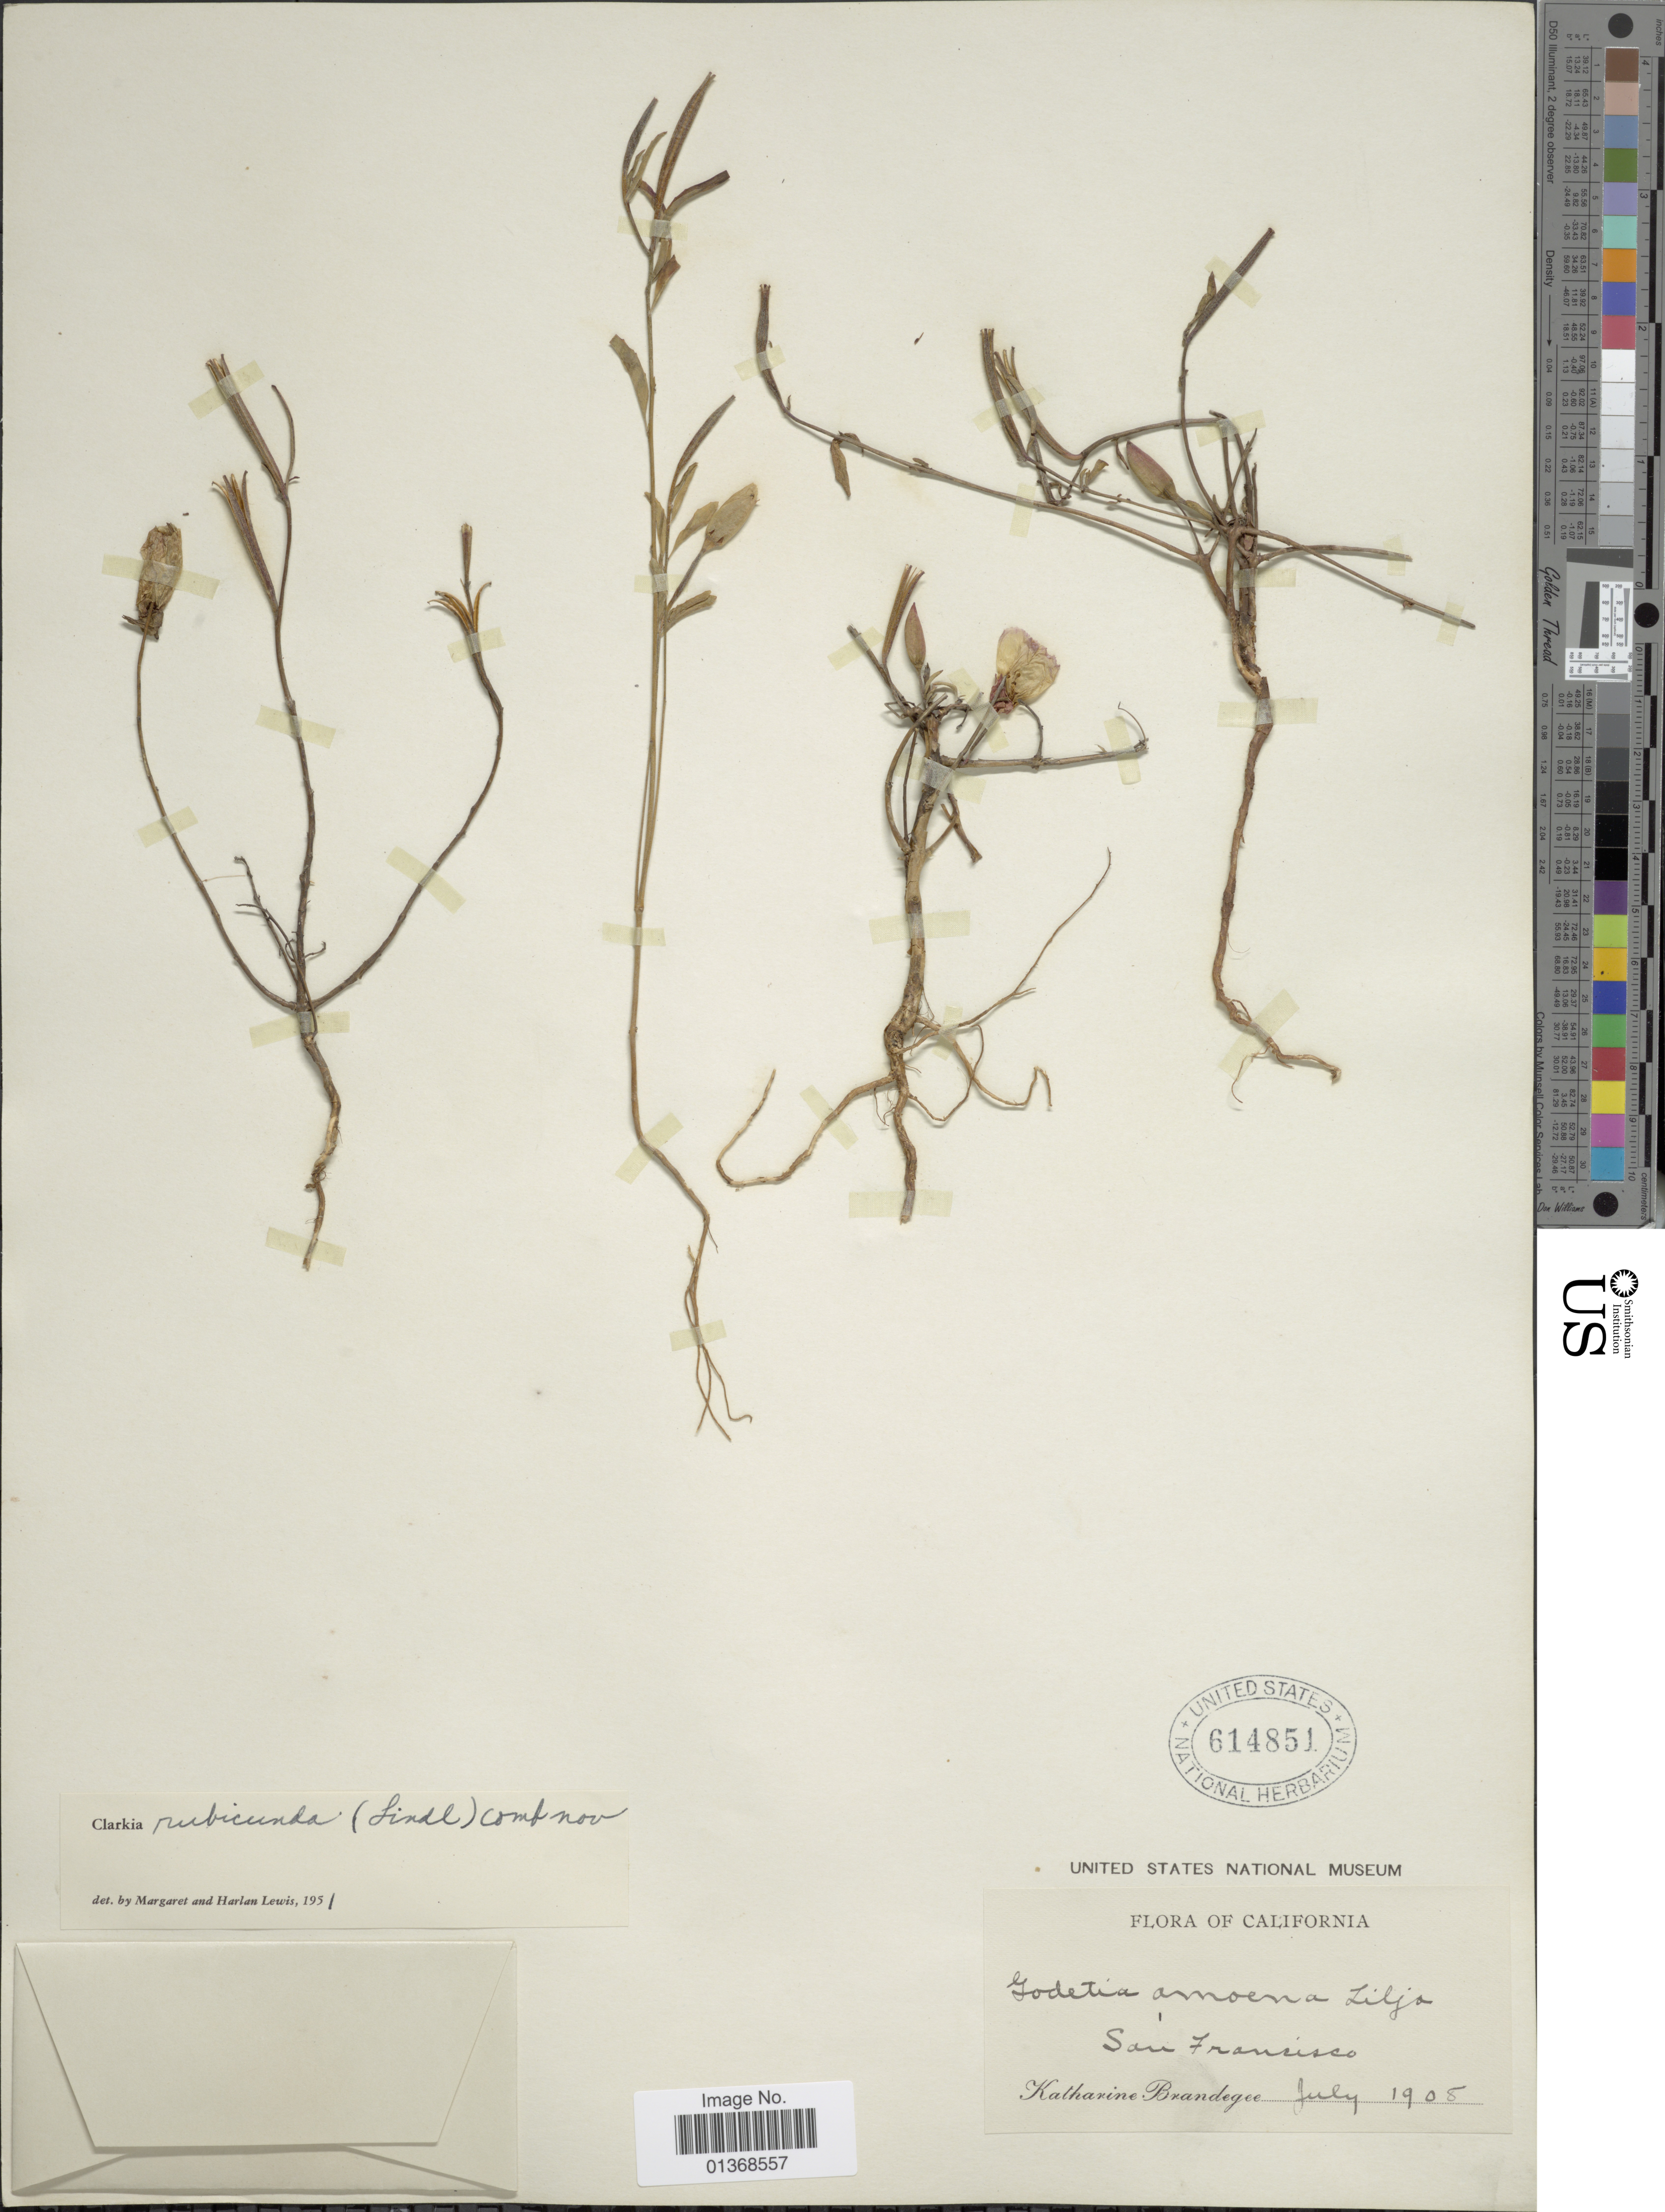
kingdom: Plantae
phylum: Tracheophyta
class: Magnoliopsida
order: Myrtales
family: Onagraceae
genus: Clarkia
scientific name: Clarkia rubicunda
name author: (Lindl.) F. H. Lewis & M.R. Lewis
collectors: M. K. Brandegee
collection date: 1908-07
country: United States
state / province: California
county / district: San Francisco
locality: San Francisco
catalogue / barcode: US 614851